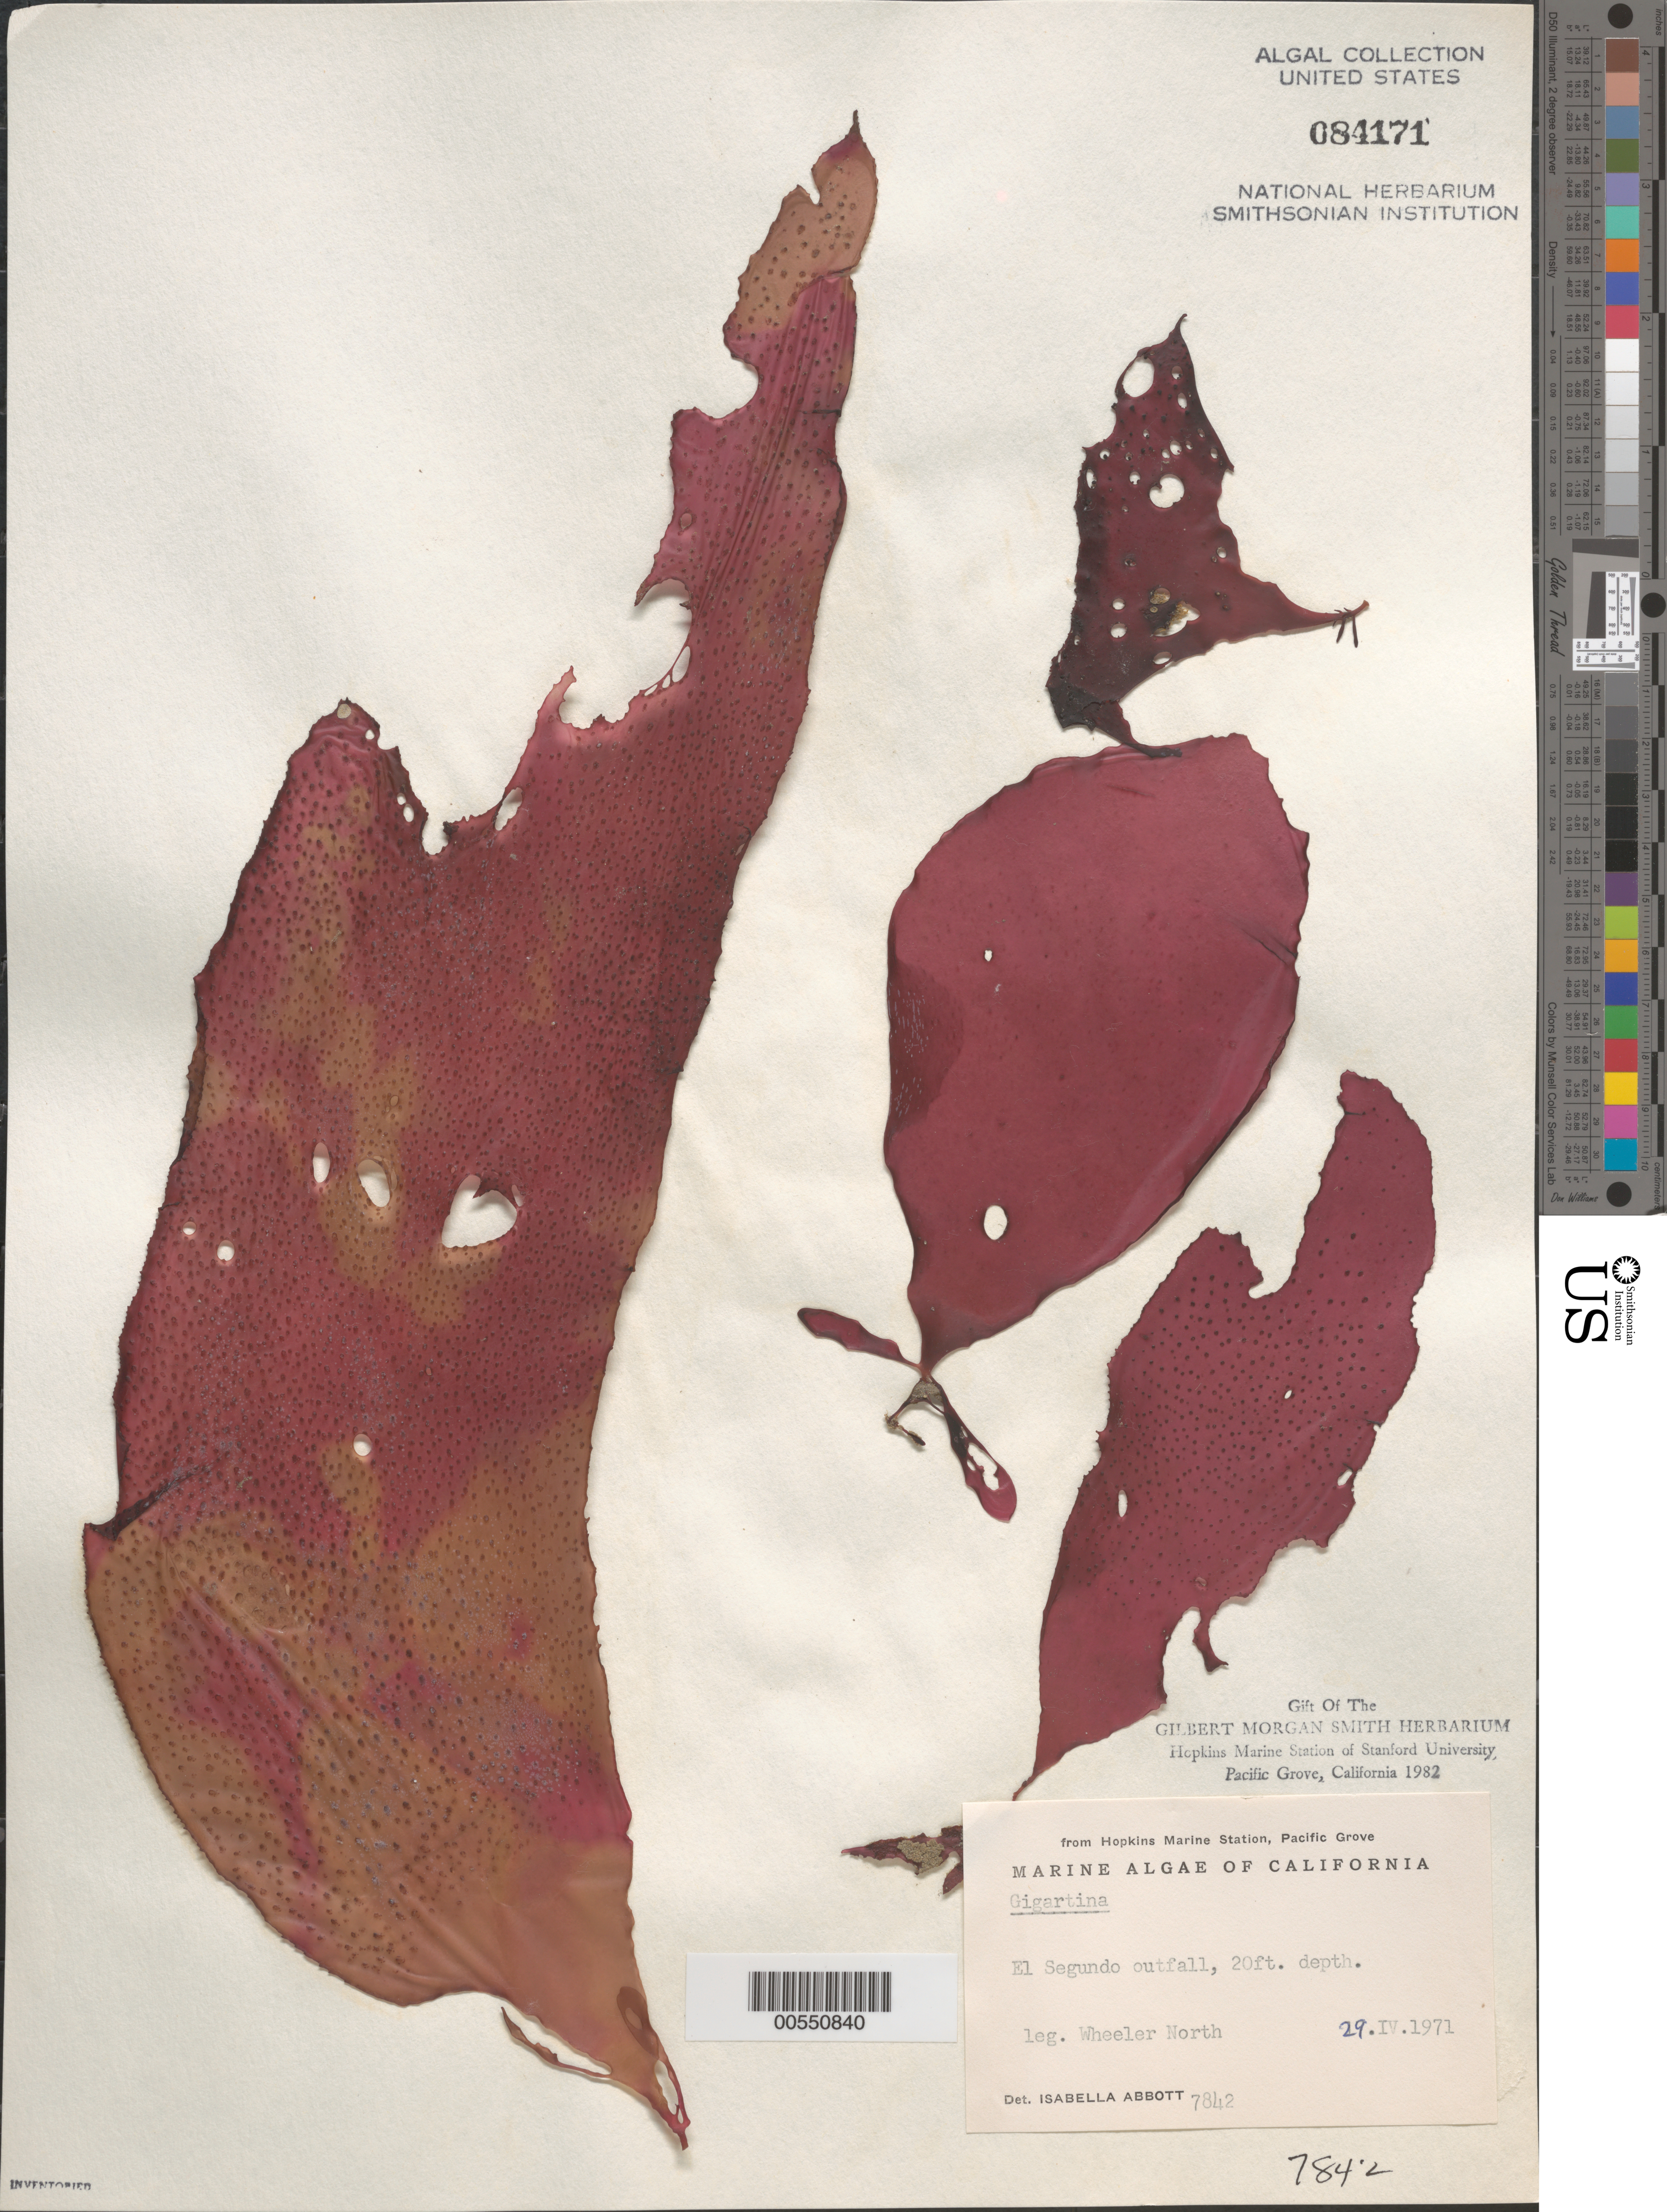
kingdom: Plantae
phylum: Rhodophyta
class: Florideophyceae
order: Gigartinales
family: Gigartinaceae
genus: Gigartina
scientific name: Gigartina sp.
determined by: Abbott, Isabella A.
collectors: W. North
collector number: IAA 7842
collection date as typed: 29 Apr 1971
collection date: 1971-04-29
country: United States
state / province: California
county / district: Los Angeles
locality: El Segundo outfall, Santa Monica Bay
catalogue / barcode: US 84171